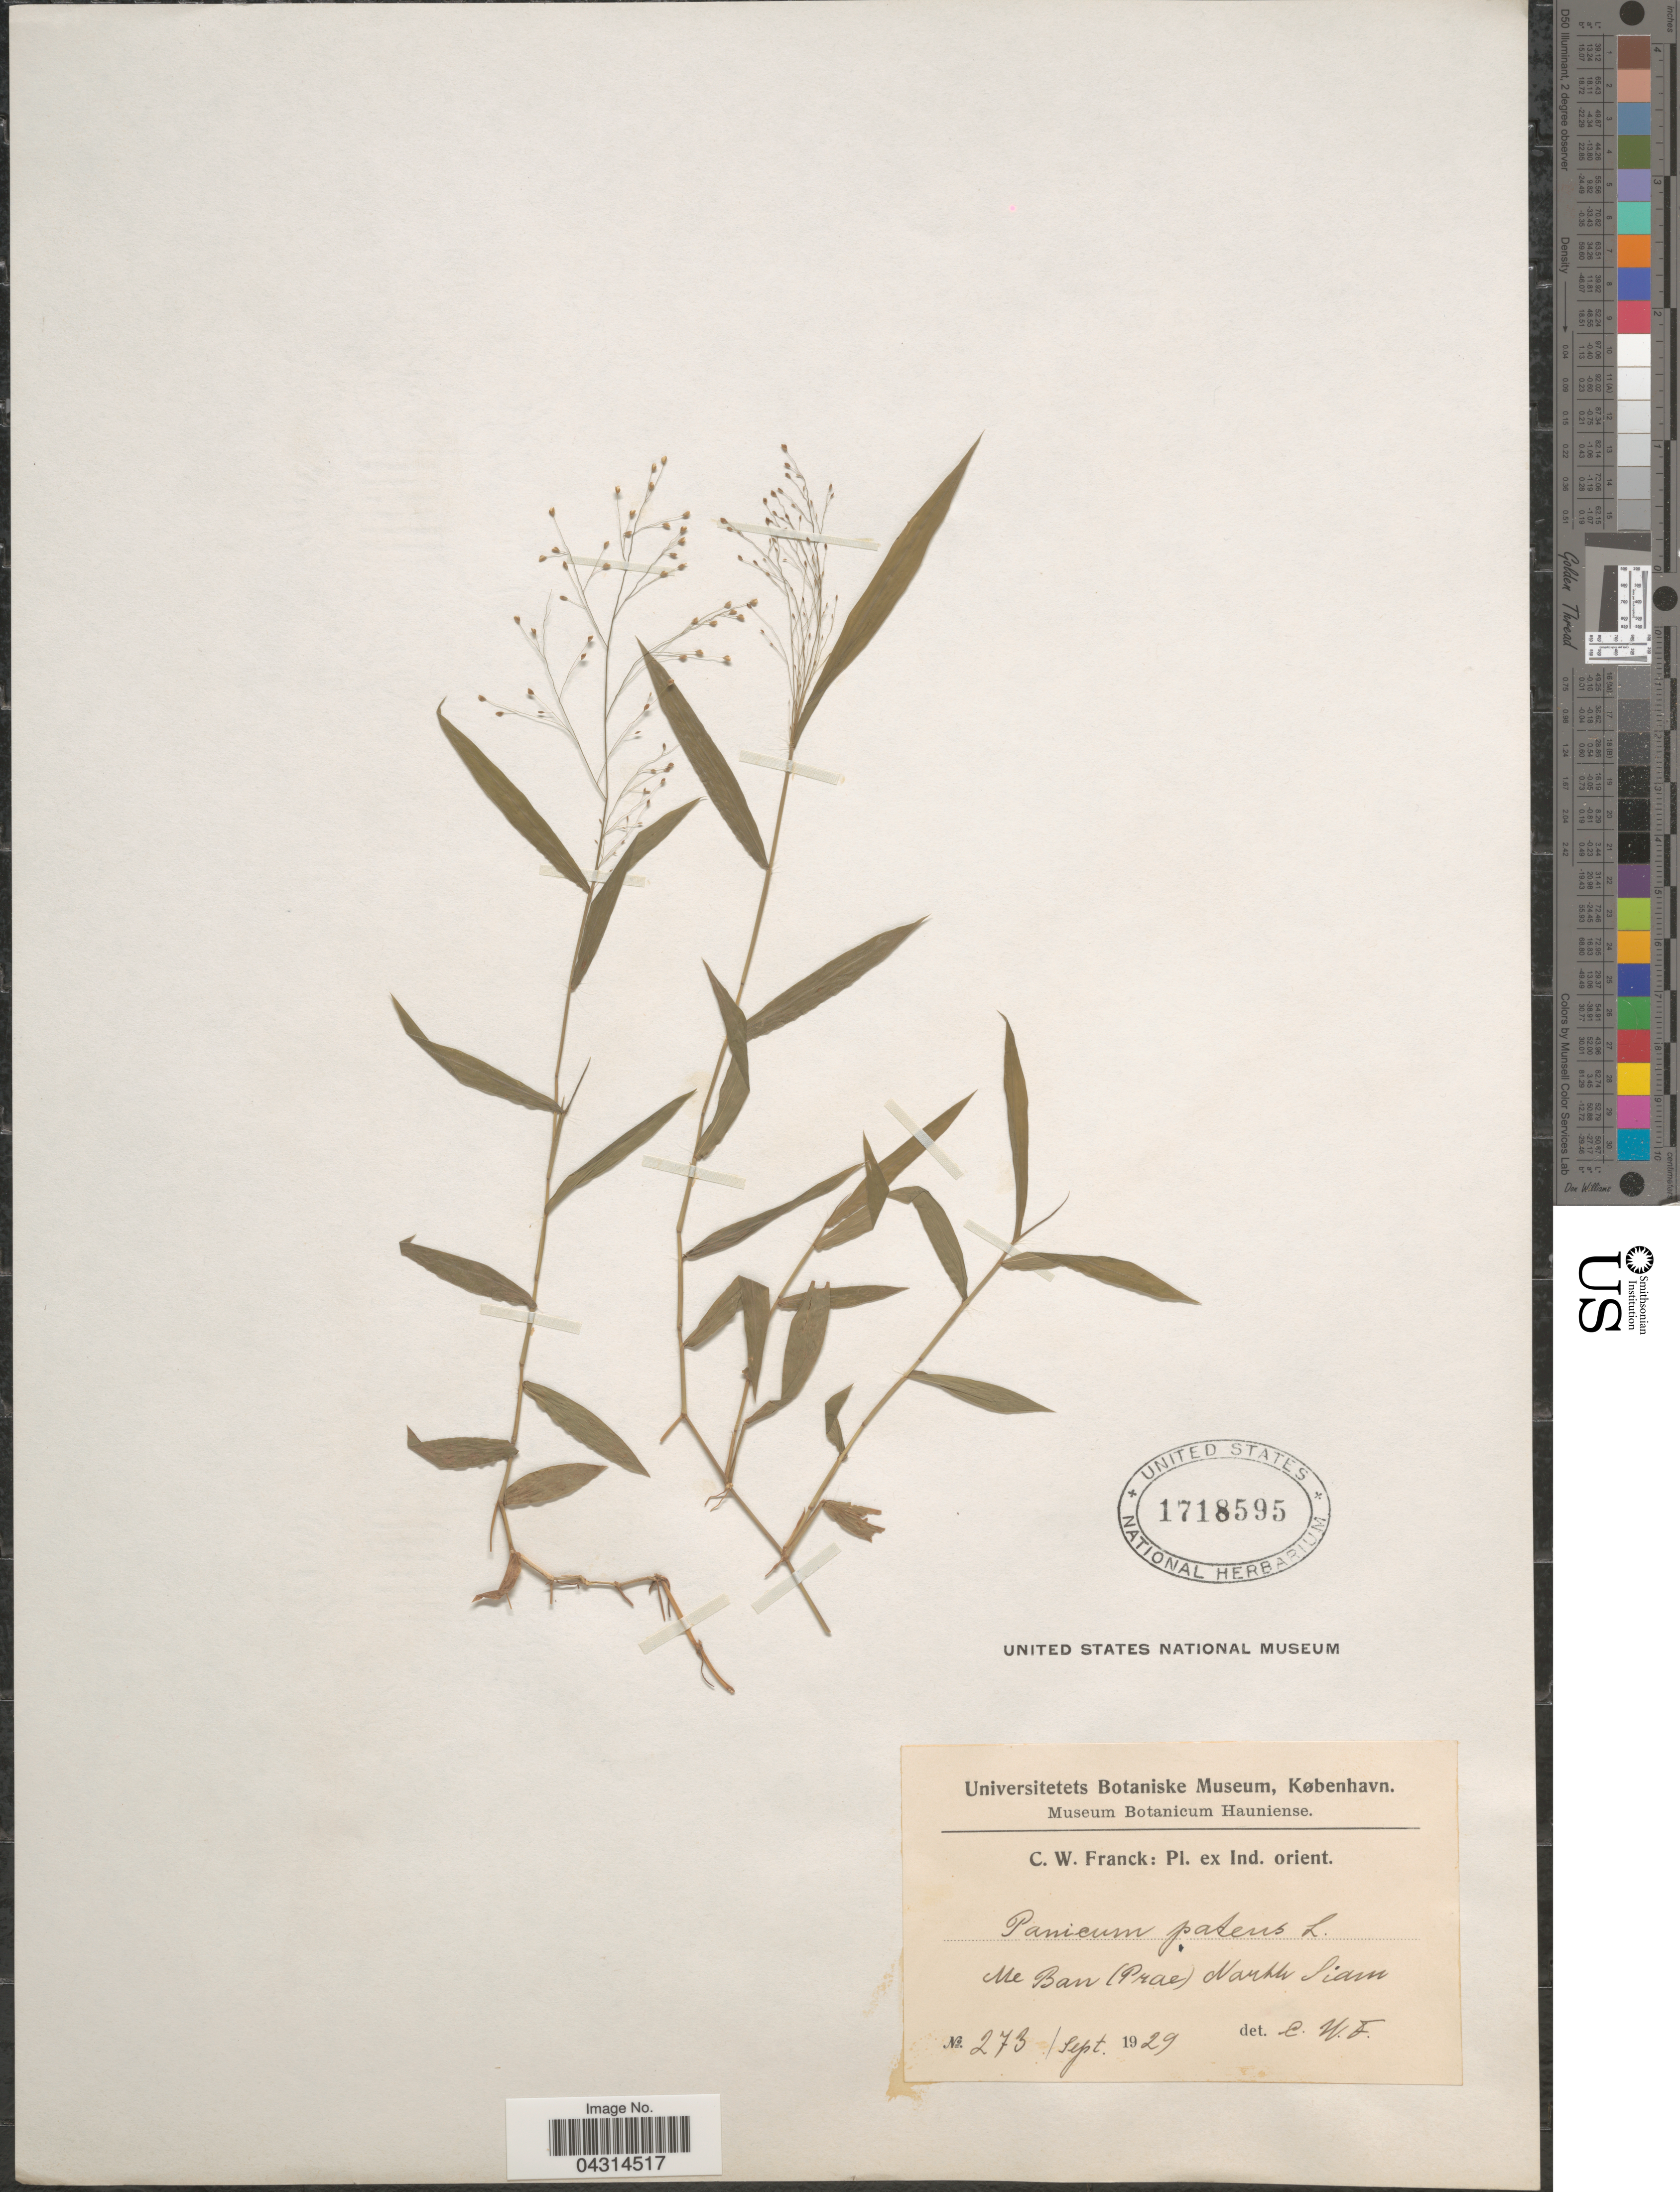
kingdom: Plantae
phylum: Tracheophyta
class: Liliopsida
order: Poales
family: Poaceae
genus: Cyrtococcum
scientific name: Cyrtococcum sp.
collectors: C. Franck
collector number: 273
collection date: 1929-09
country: Thailand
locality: Me Ban (Prae) Markh Siam.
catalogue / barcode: US 1718595